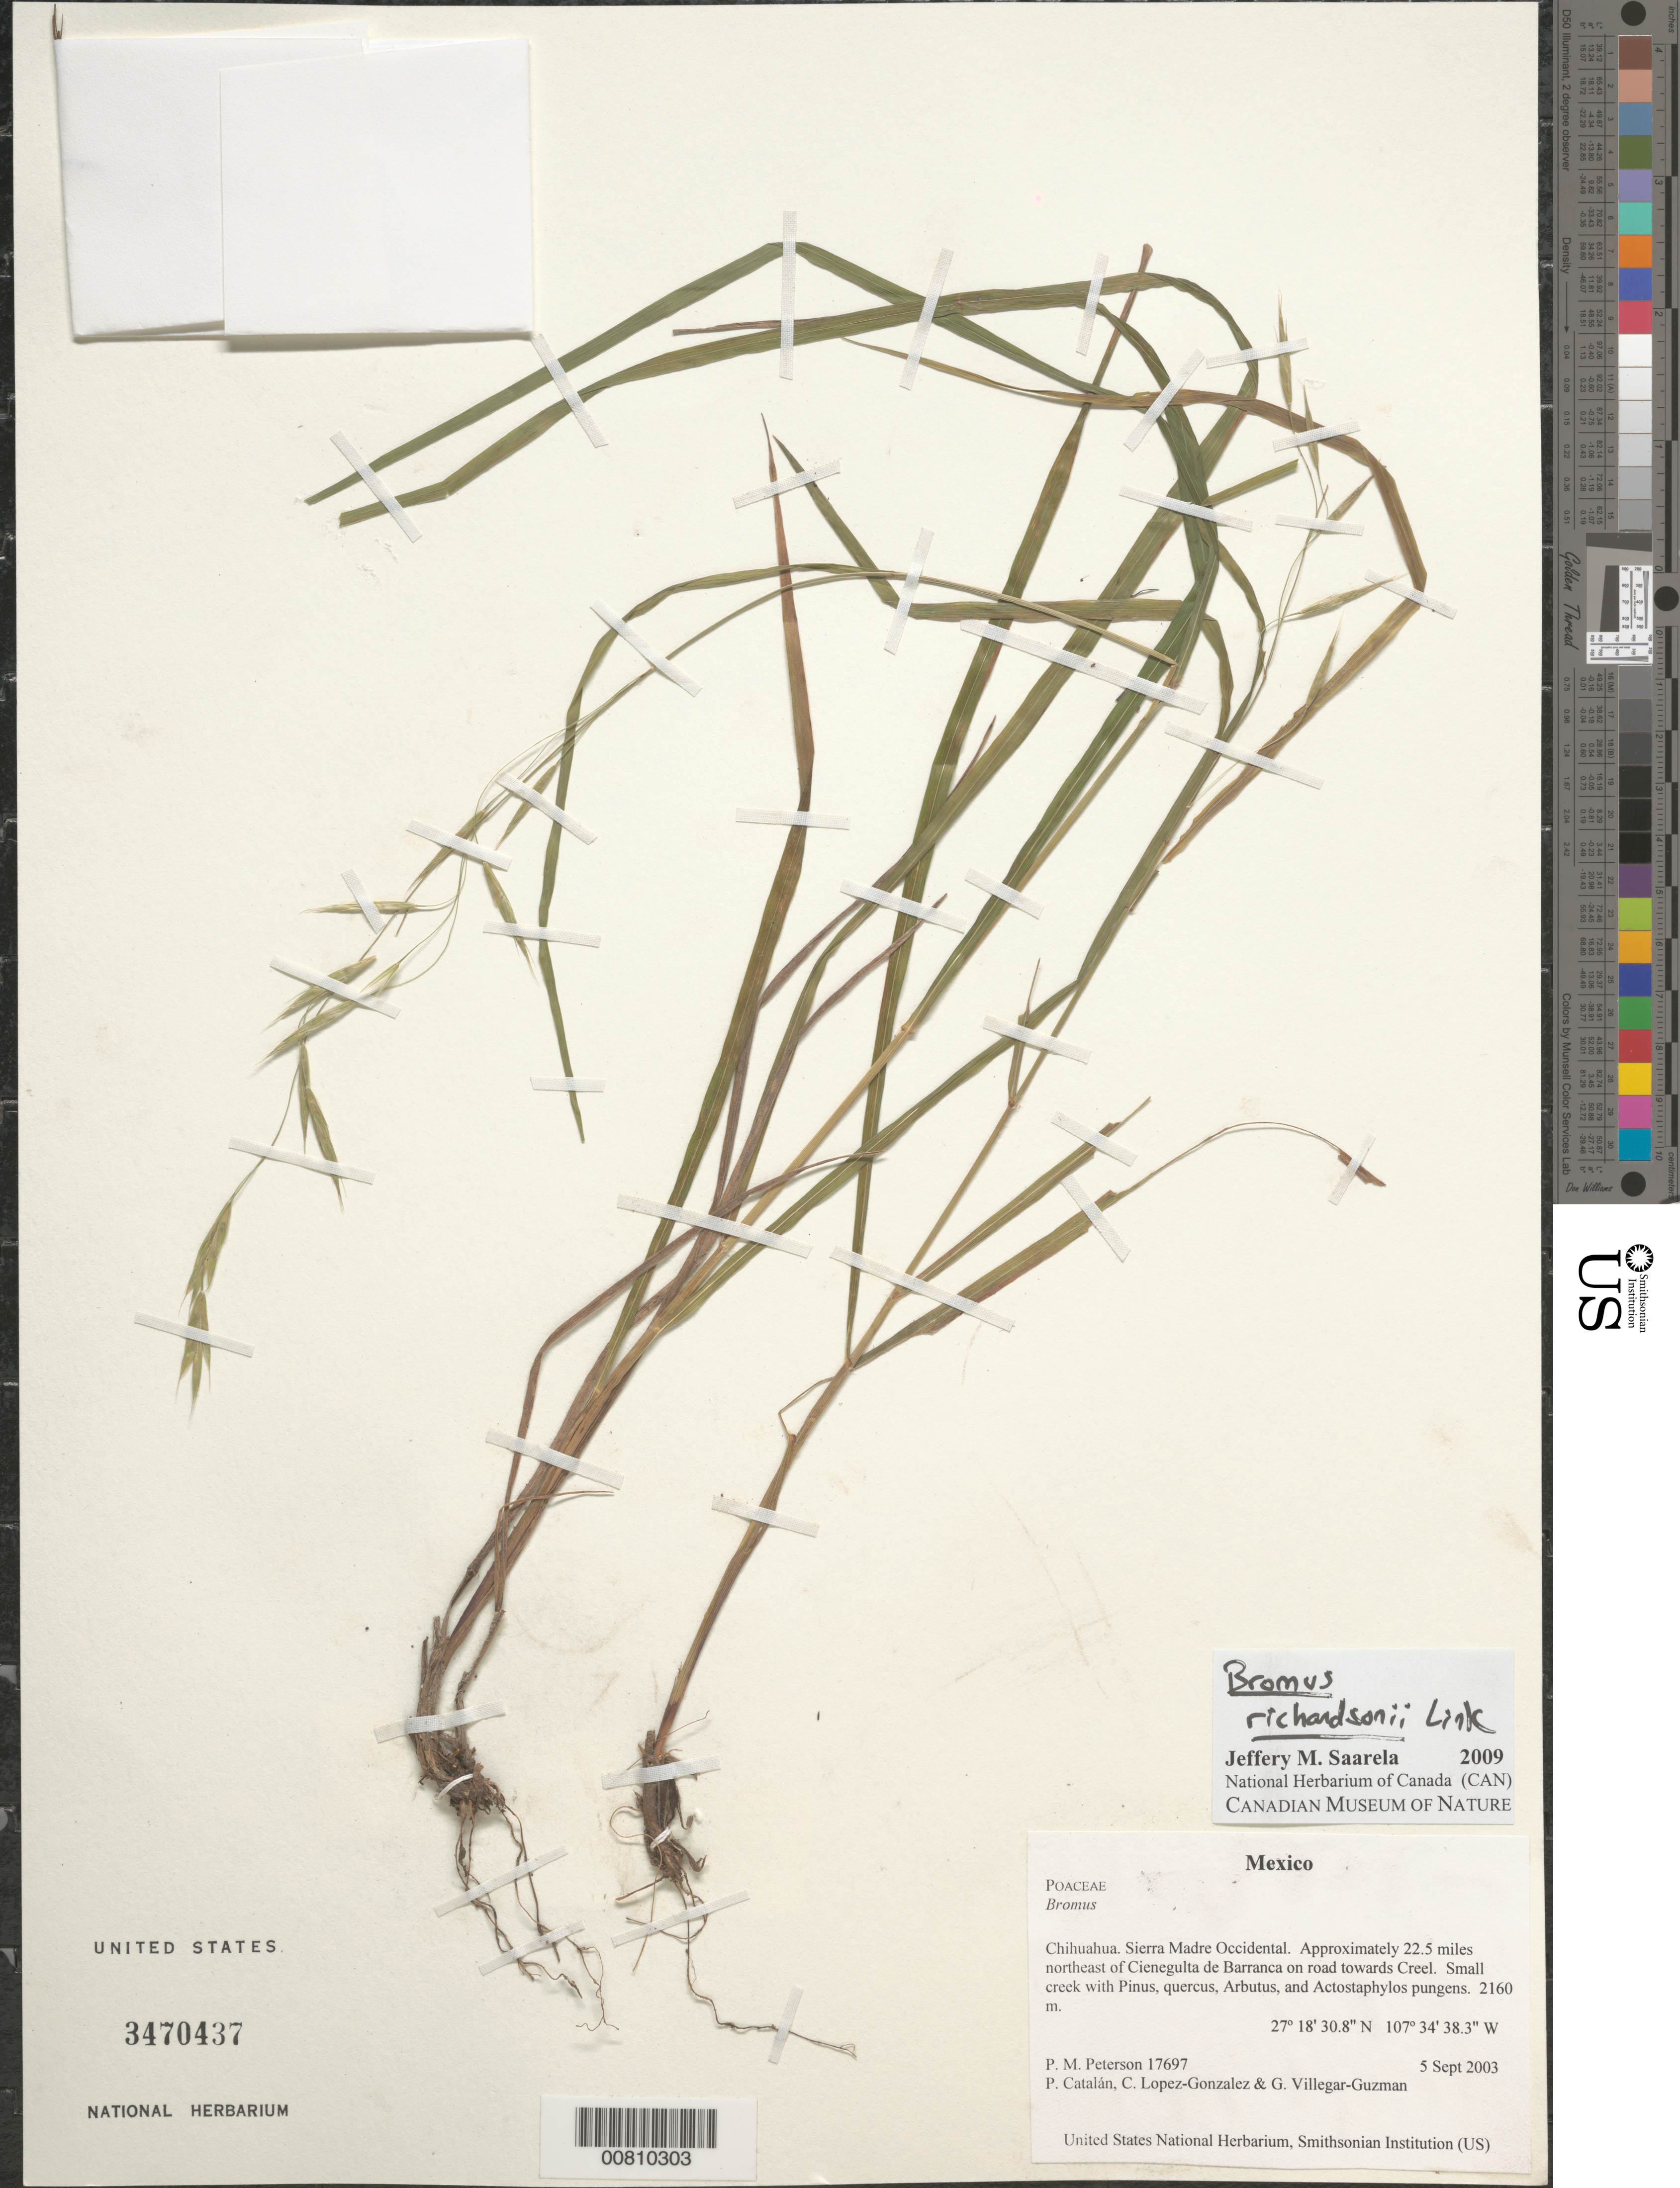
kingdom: Plantae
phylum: Tracheophyta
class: Liliopsida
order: Poales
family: Poaceae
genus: Bromus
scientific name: Bromus richardsonii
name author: Link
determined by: Saarela, J. M., (CAN), Canadian Museum of Nature (CANADA)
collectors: P. M. Peterson, P. Catalán, C. Lopez-Gonzalez & G. Villegar-Guzman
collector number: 17697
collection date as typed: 05 Sep 2003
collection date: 2003-09-05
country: Mexico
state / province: Chihuahua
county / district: Sierra Madre Occidental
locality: Approximately 22.5 miles northeast of Cienegulta de Barranca on road towards Creel. Small creek with Pinus, quercus, Arbutus, and Actostaphylos pungens.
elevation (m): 2160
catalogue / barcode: US 3470437